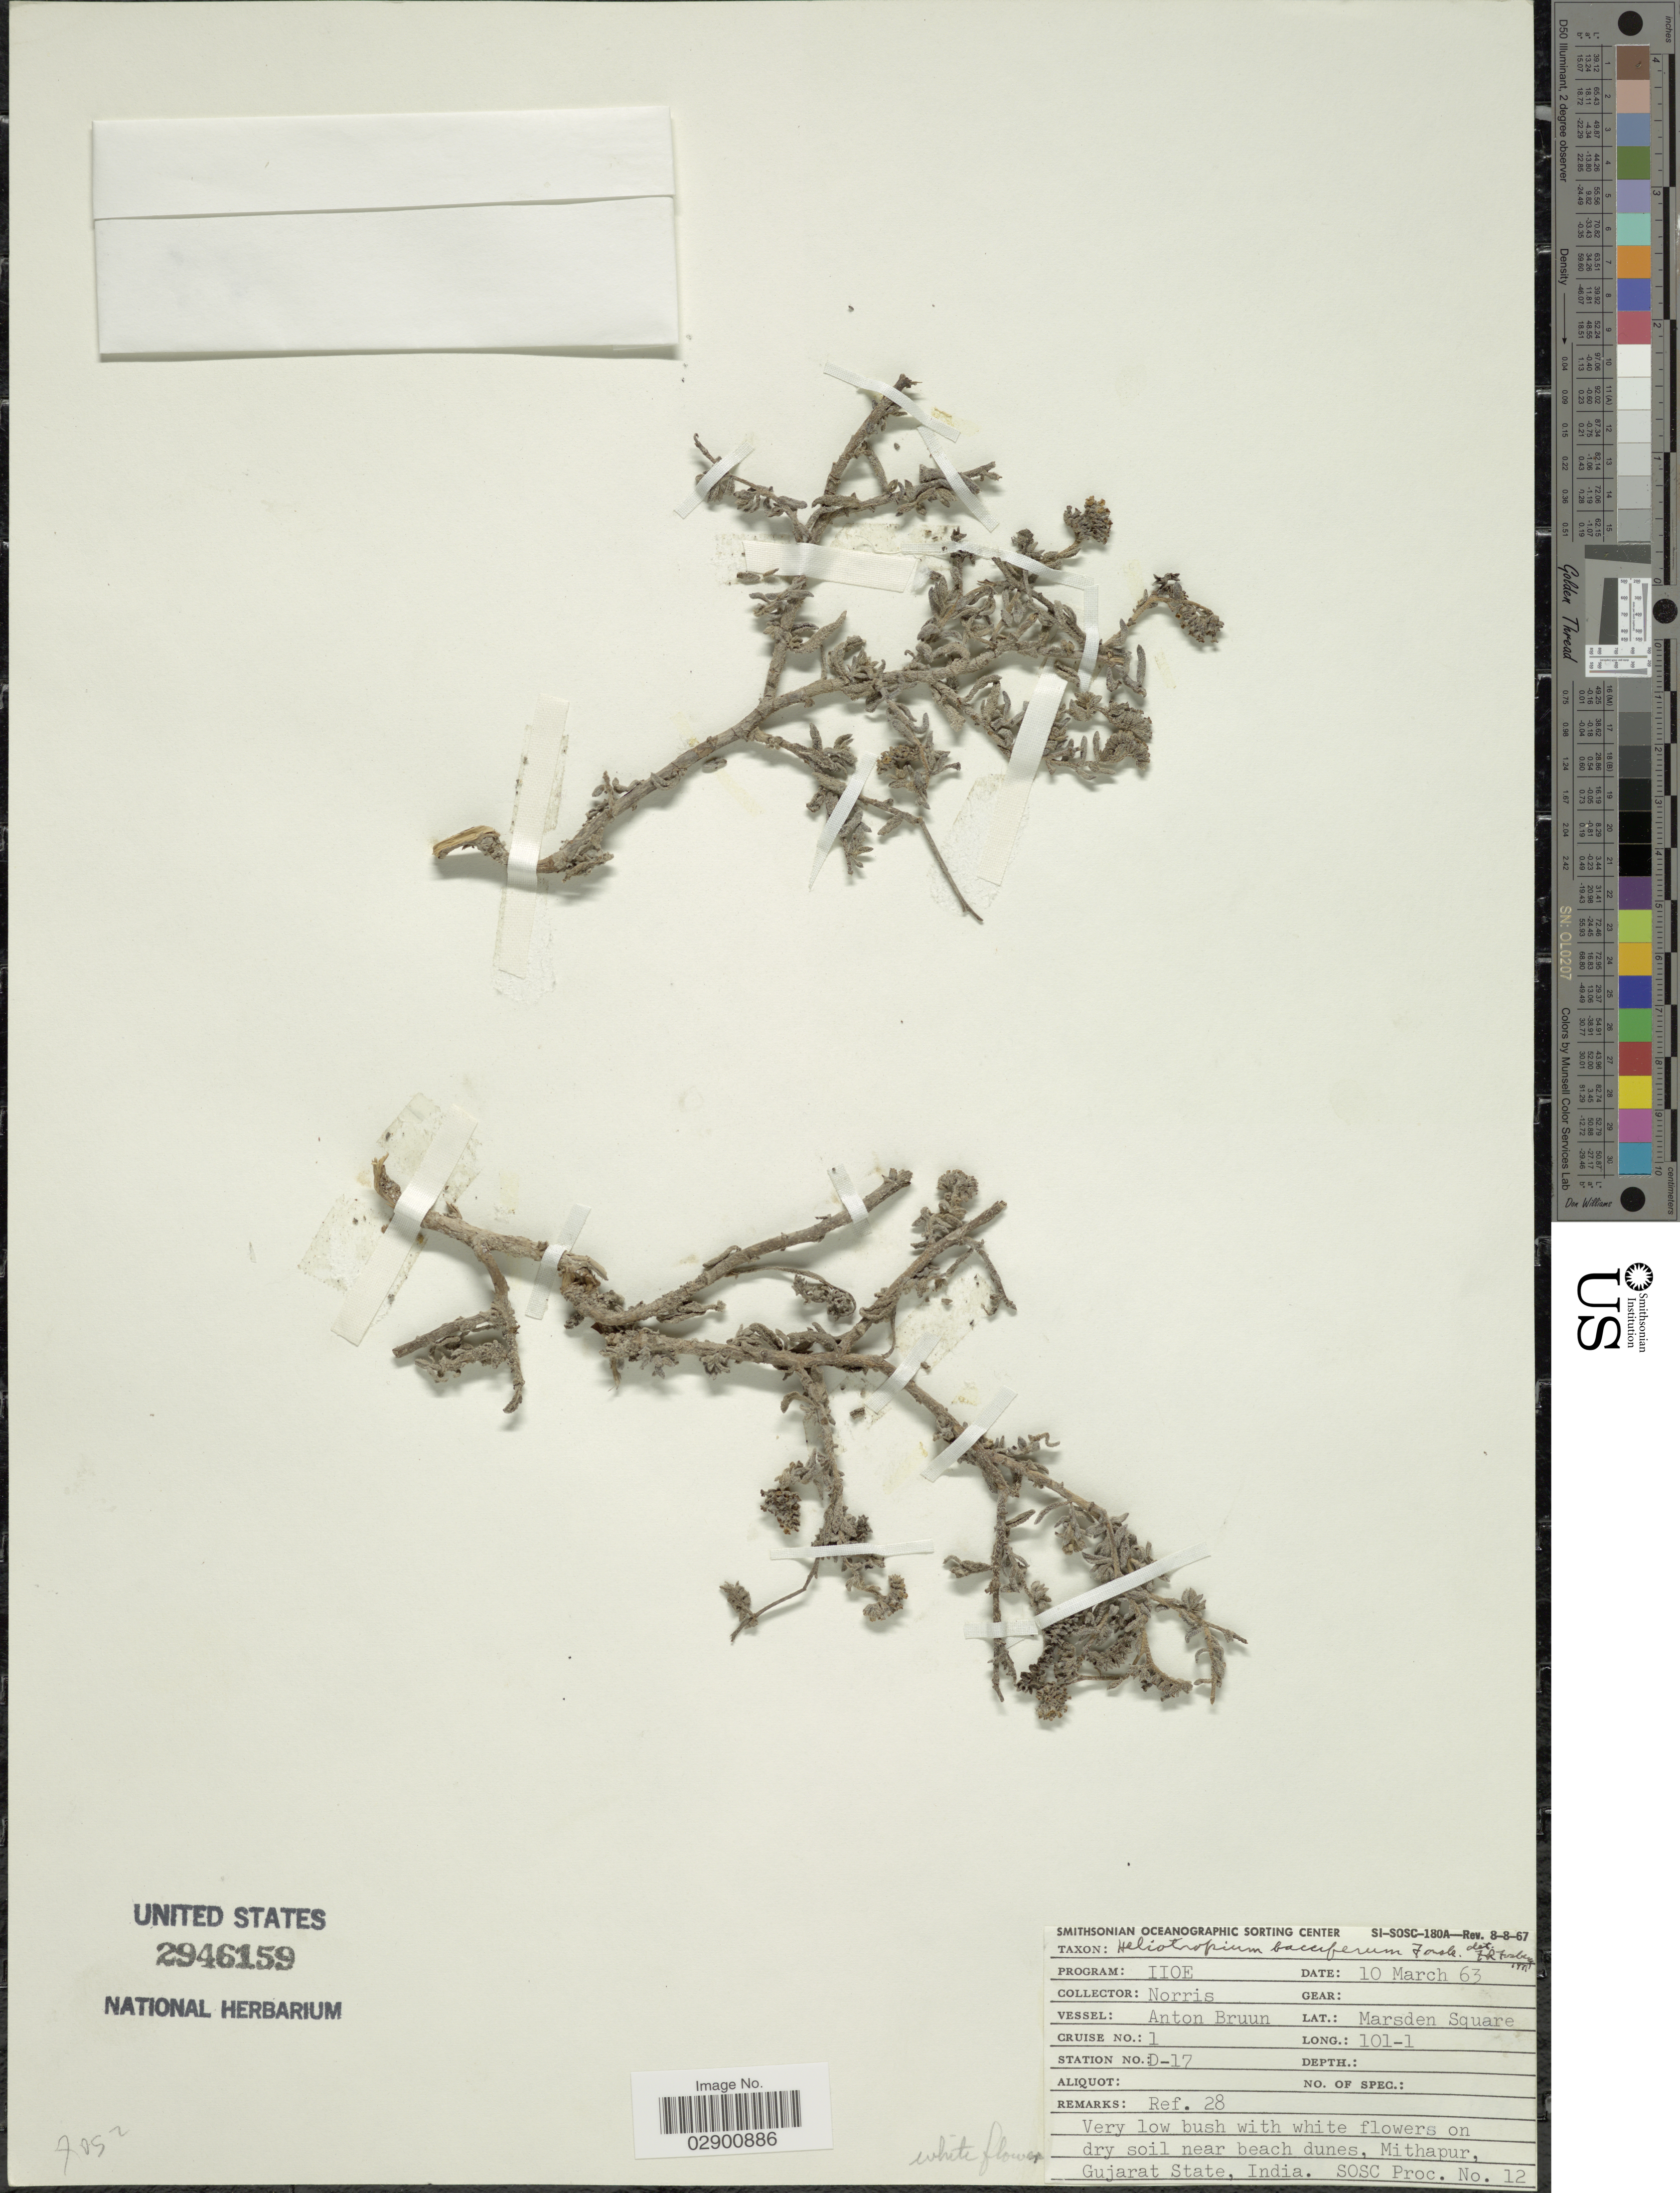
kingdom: Plantae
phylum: Tracheophyta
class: Magnoliopsida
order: Boraginales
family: Heliotropiaceae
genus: Heliotropium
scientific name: Heliotropium bacciferum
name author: Forssk.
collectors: Norris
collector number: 1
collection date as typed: Transcribed d/m/y: 10/3/63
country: India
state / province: Gujarat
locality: Mithapur, Gujarat State, India.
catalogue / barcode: US 2946159